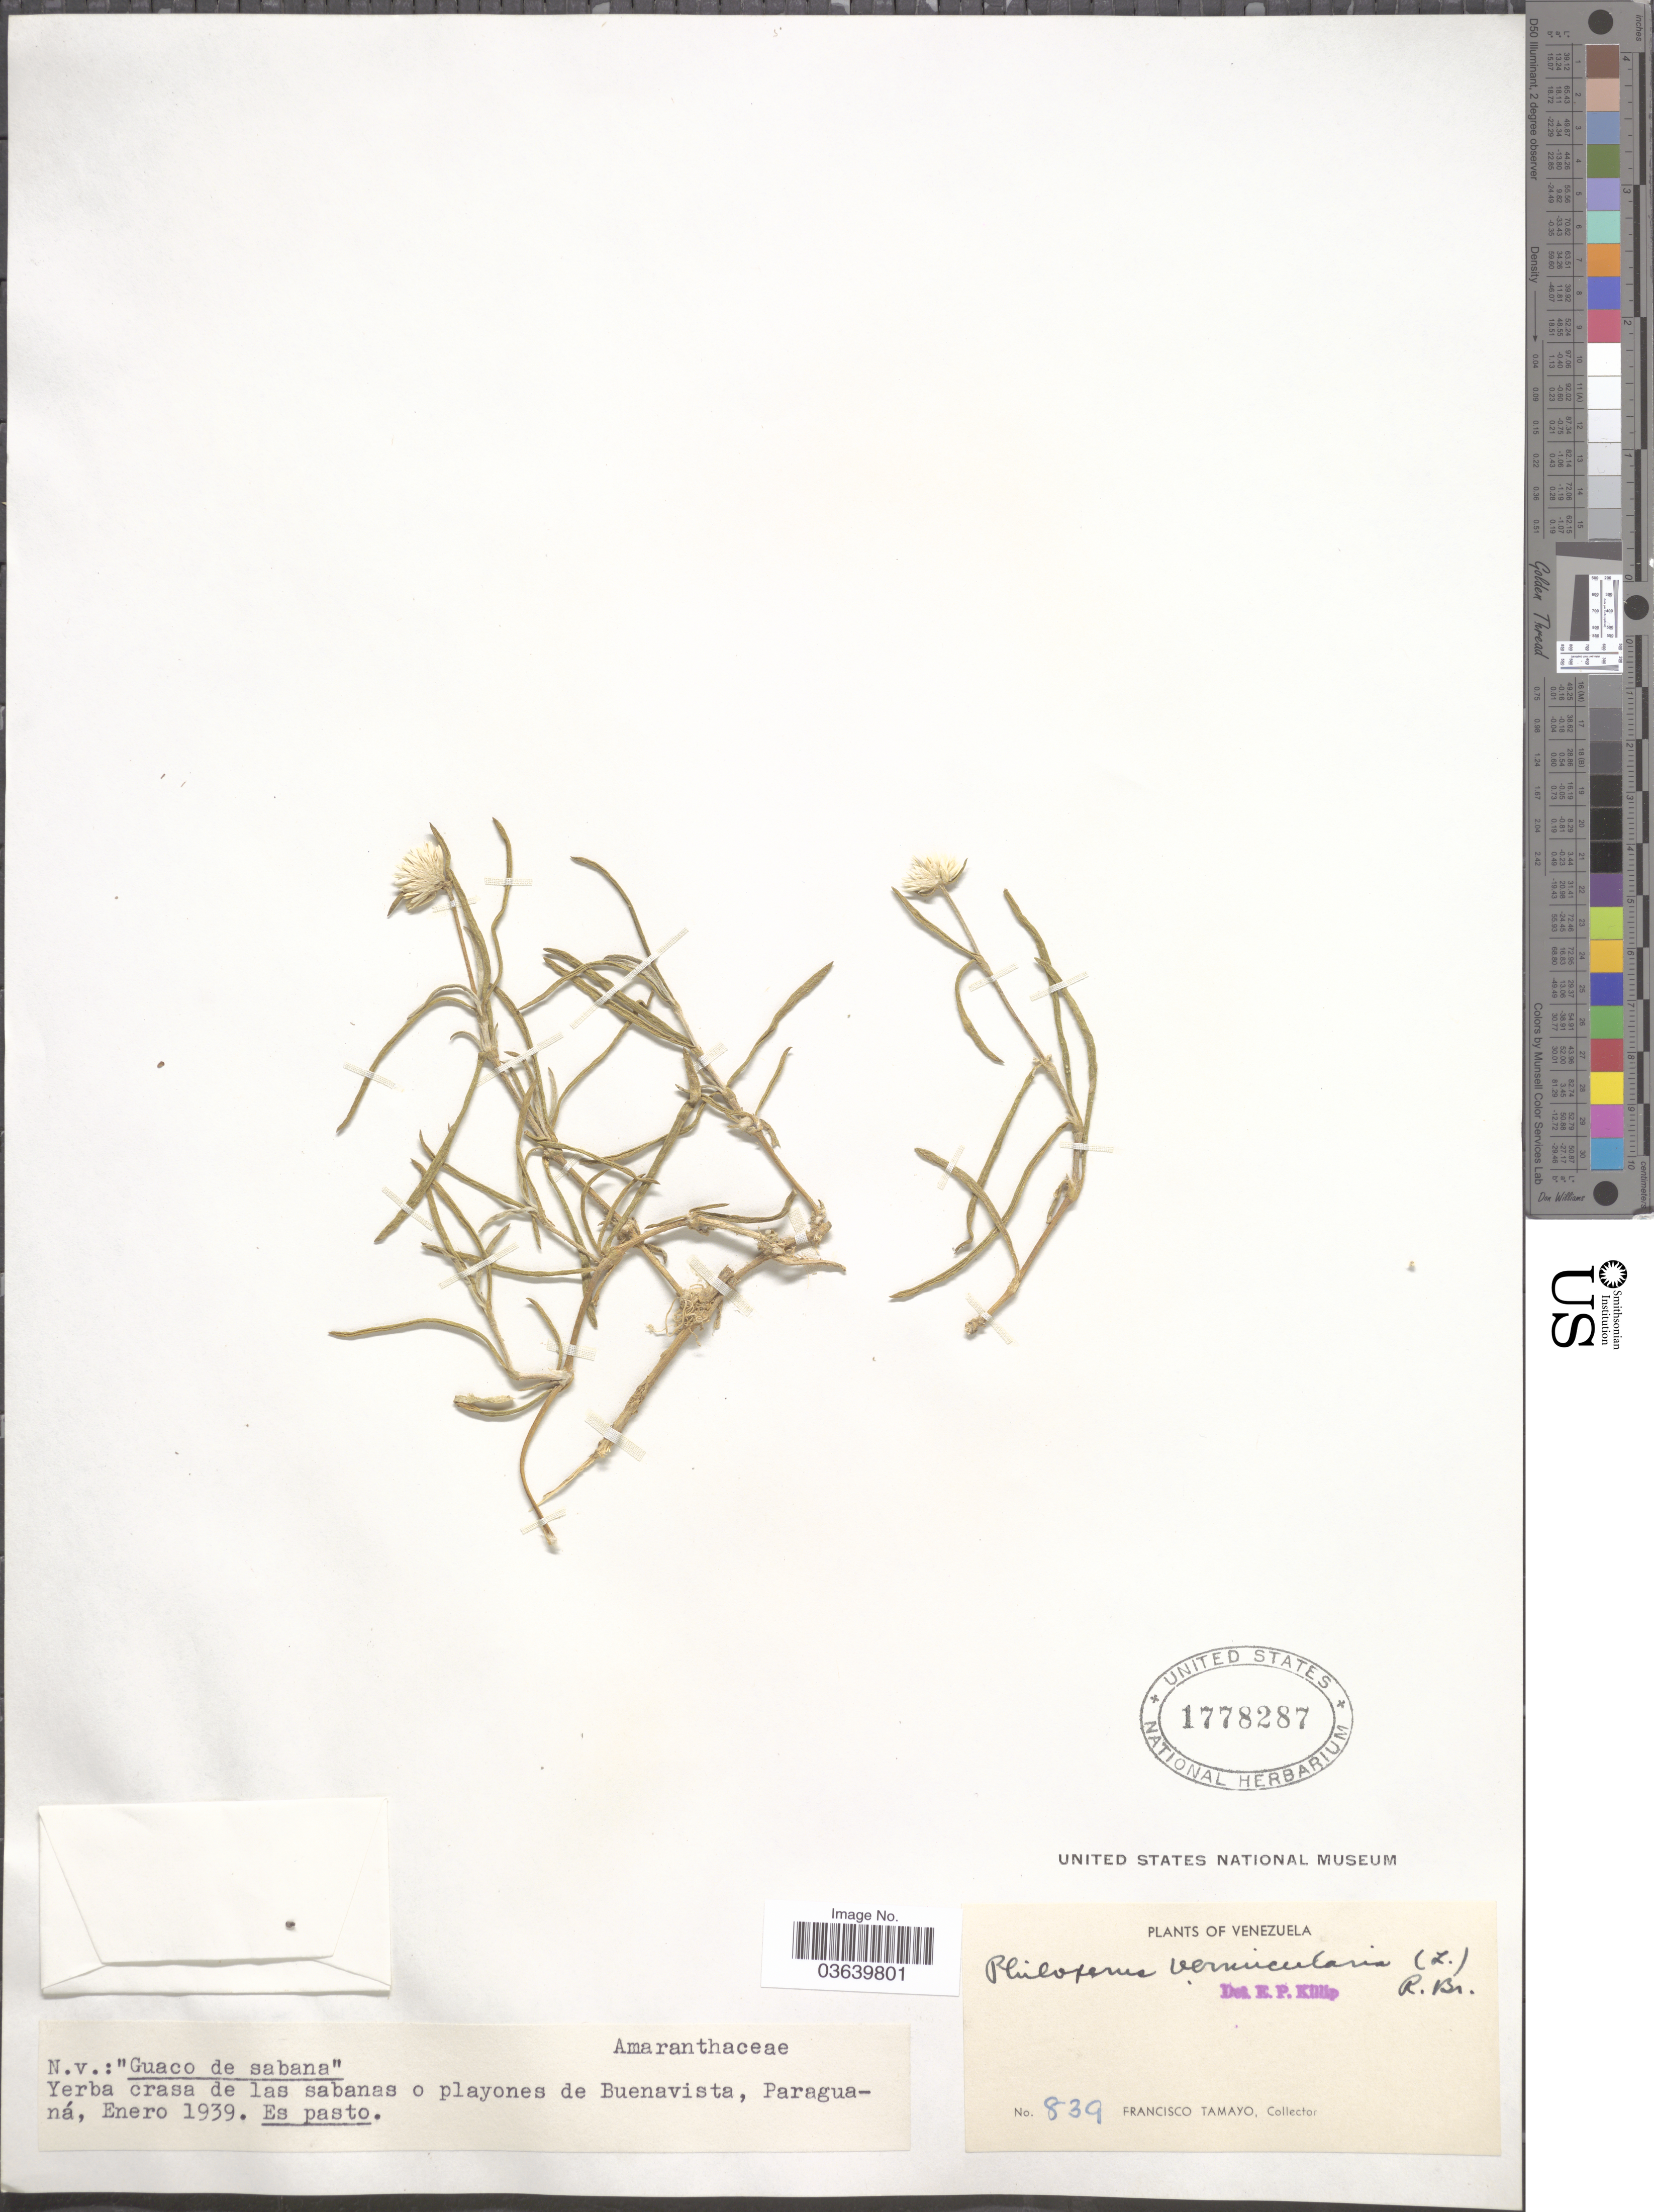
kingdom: Plantae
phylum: Tracheophyta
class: Magnoliopsida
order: Caryophyllales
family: Amaranthaceae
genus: Gomphrena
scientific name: Gomphrena vermicularis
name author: L.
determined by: Strong, Mark T., (BOT), Smithsonian Institution - National Museum of Natural History (UNITED STATES)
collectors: F. Tamayo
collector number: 839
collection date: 1939-01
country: Venezuela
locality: Yerba crasa de las sabanas o playones de Buenavista, Paraguaná.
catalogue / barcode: US 1778287